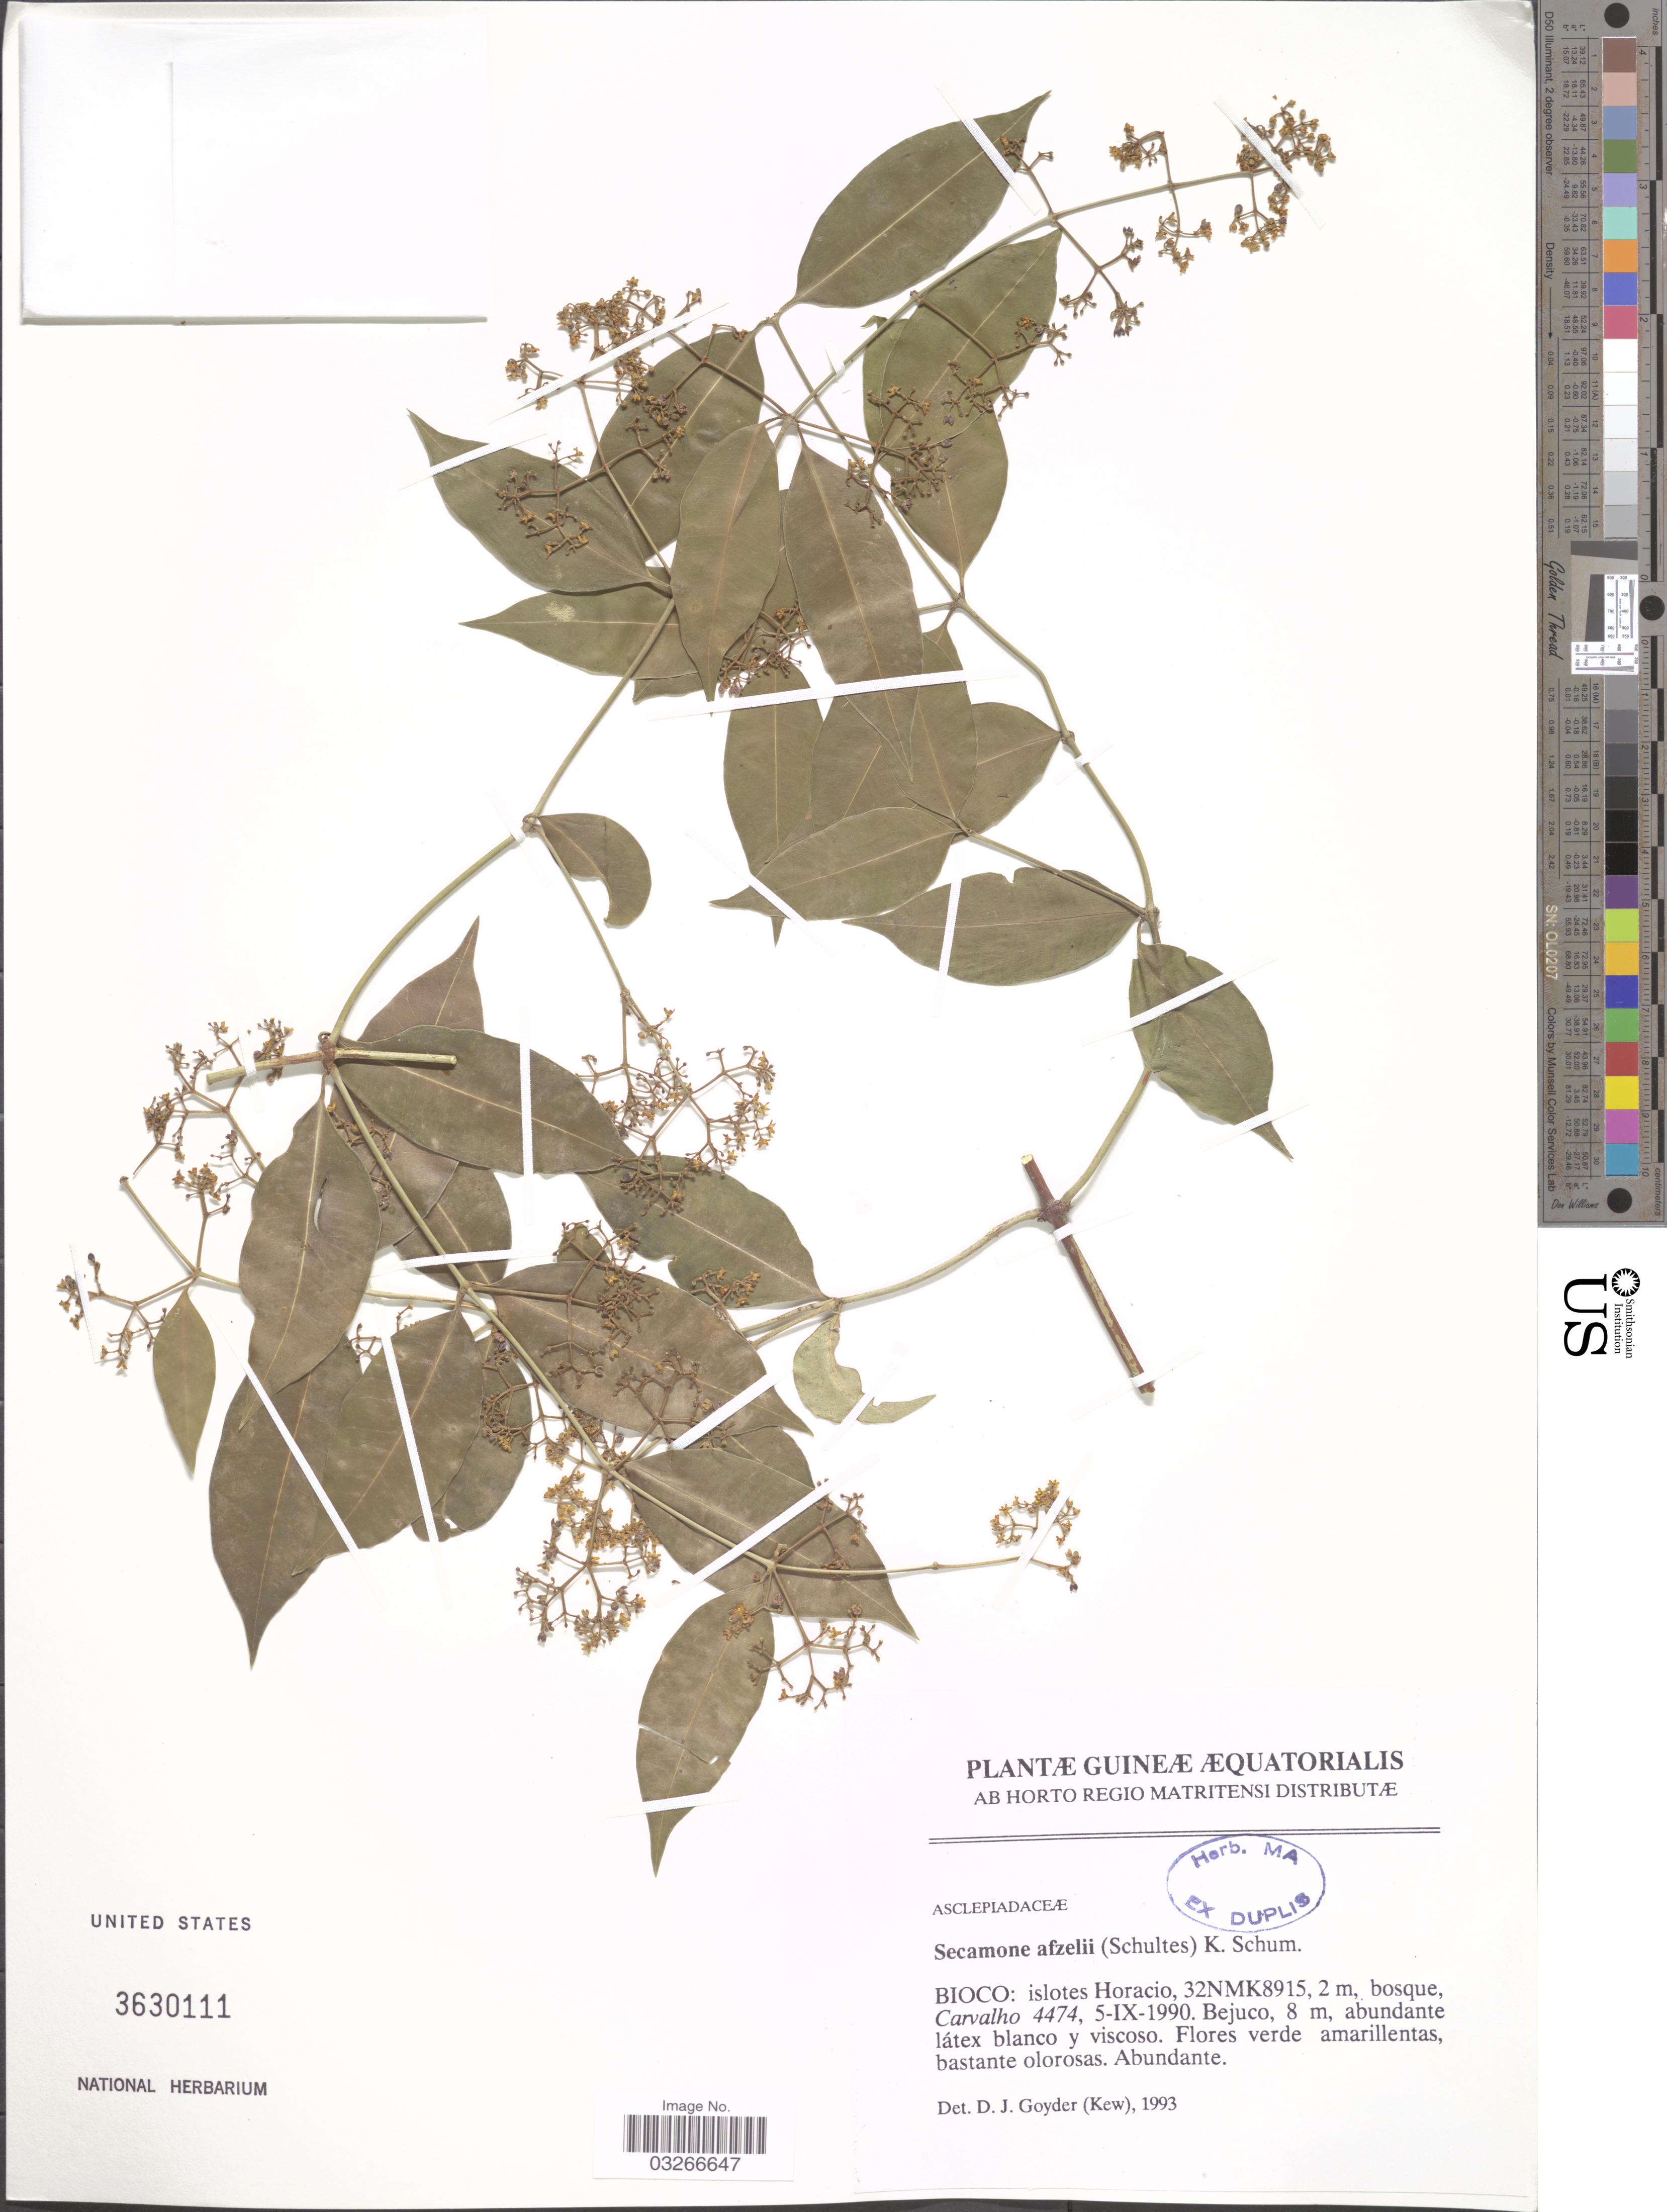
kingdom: Plantae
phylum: Tracheophyta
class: Magnoliopsida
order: Gentianales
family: Apocynaceae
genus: Secamone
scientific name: Secamone afzelii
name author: (Schult.) K. Schum.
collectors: Carvalho, --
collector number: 4474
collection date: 1990-09-05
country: Equatorial Guinea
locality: Guineæ Æquatorialis. Bioco: islotes Horacio, 32NMK8915.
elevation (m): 2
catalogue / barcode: US 3630111